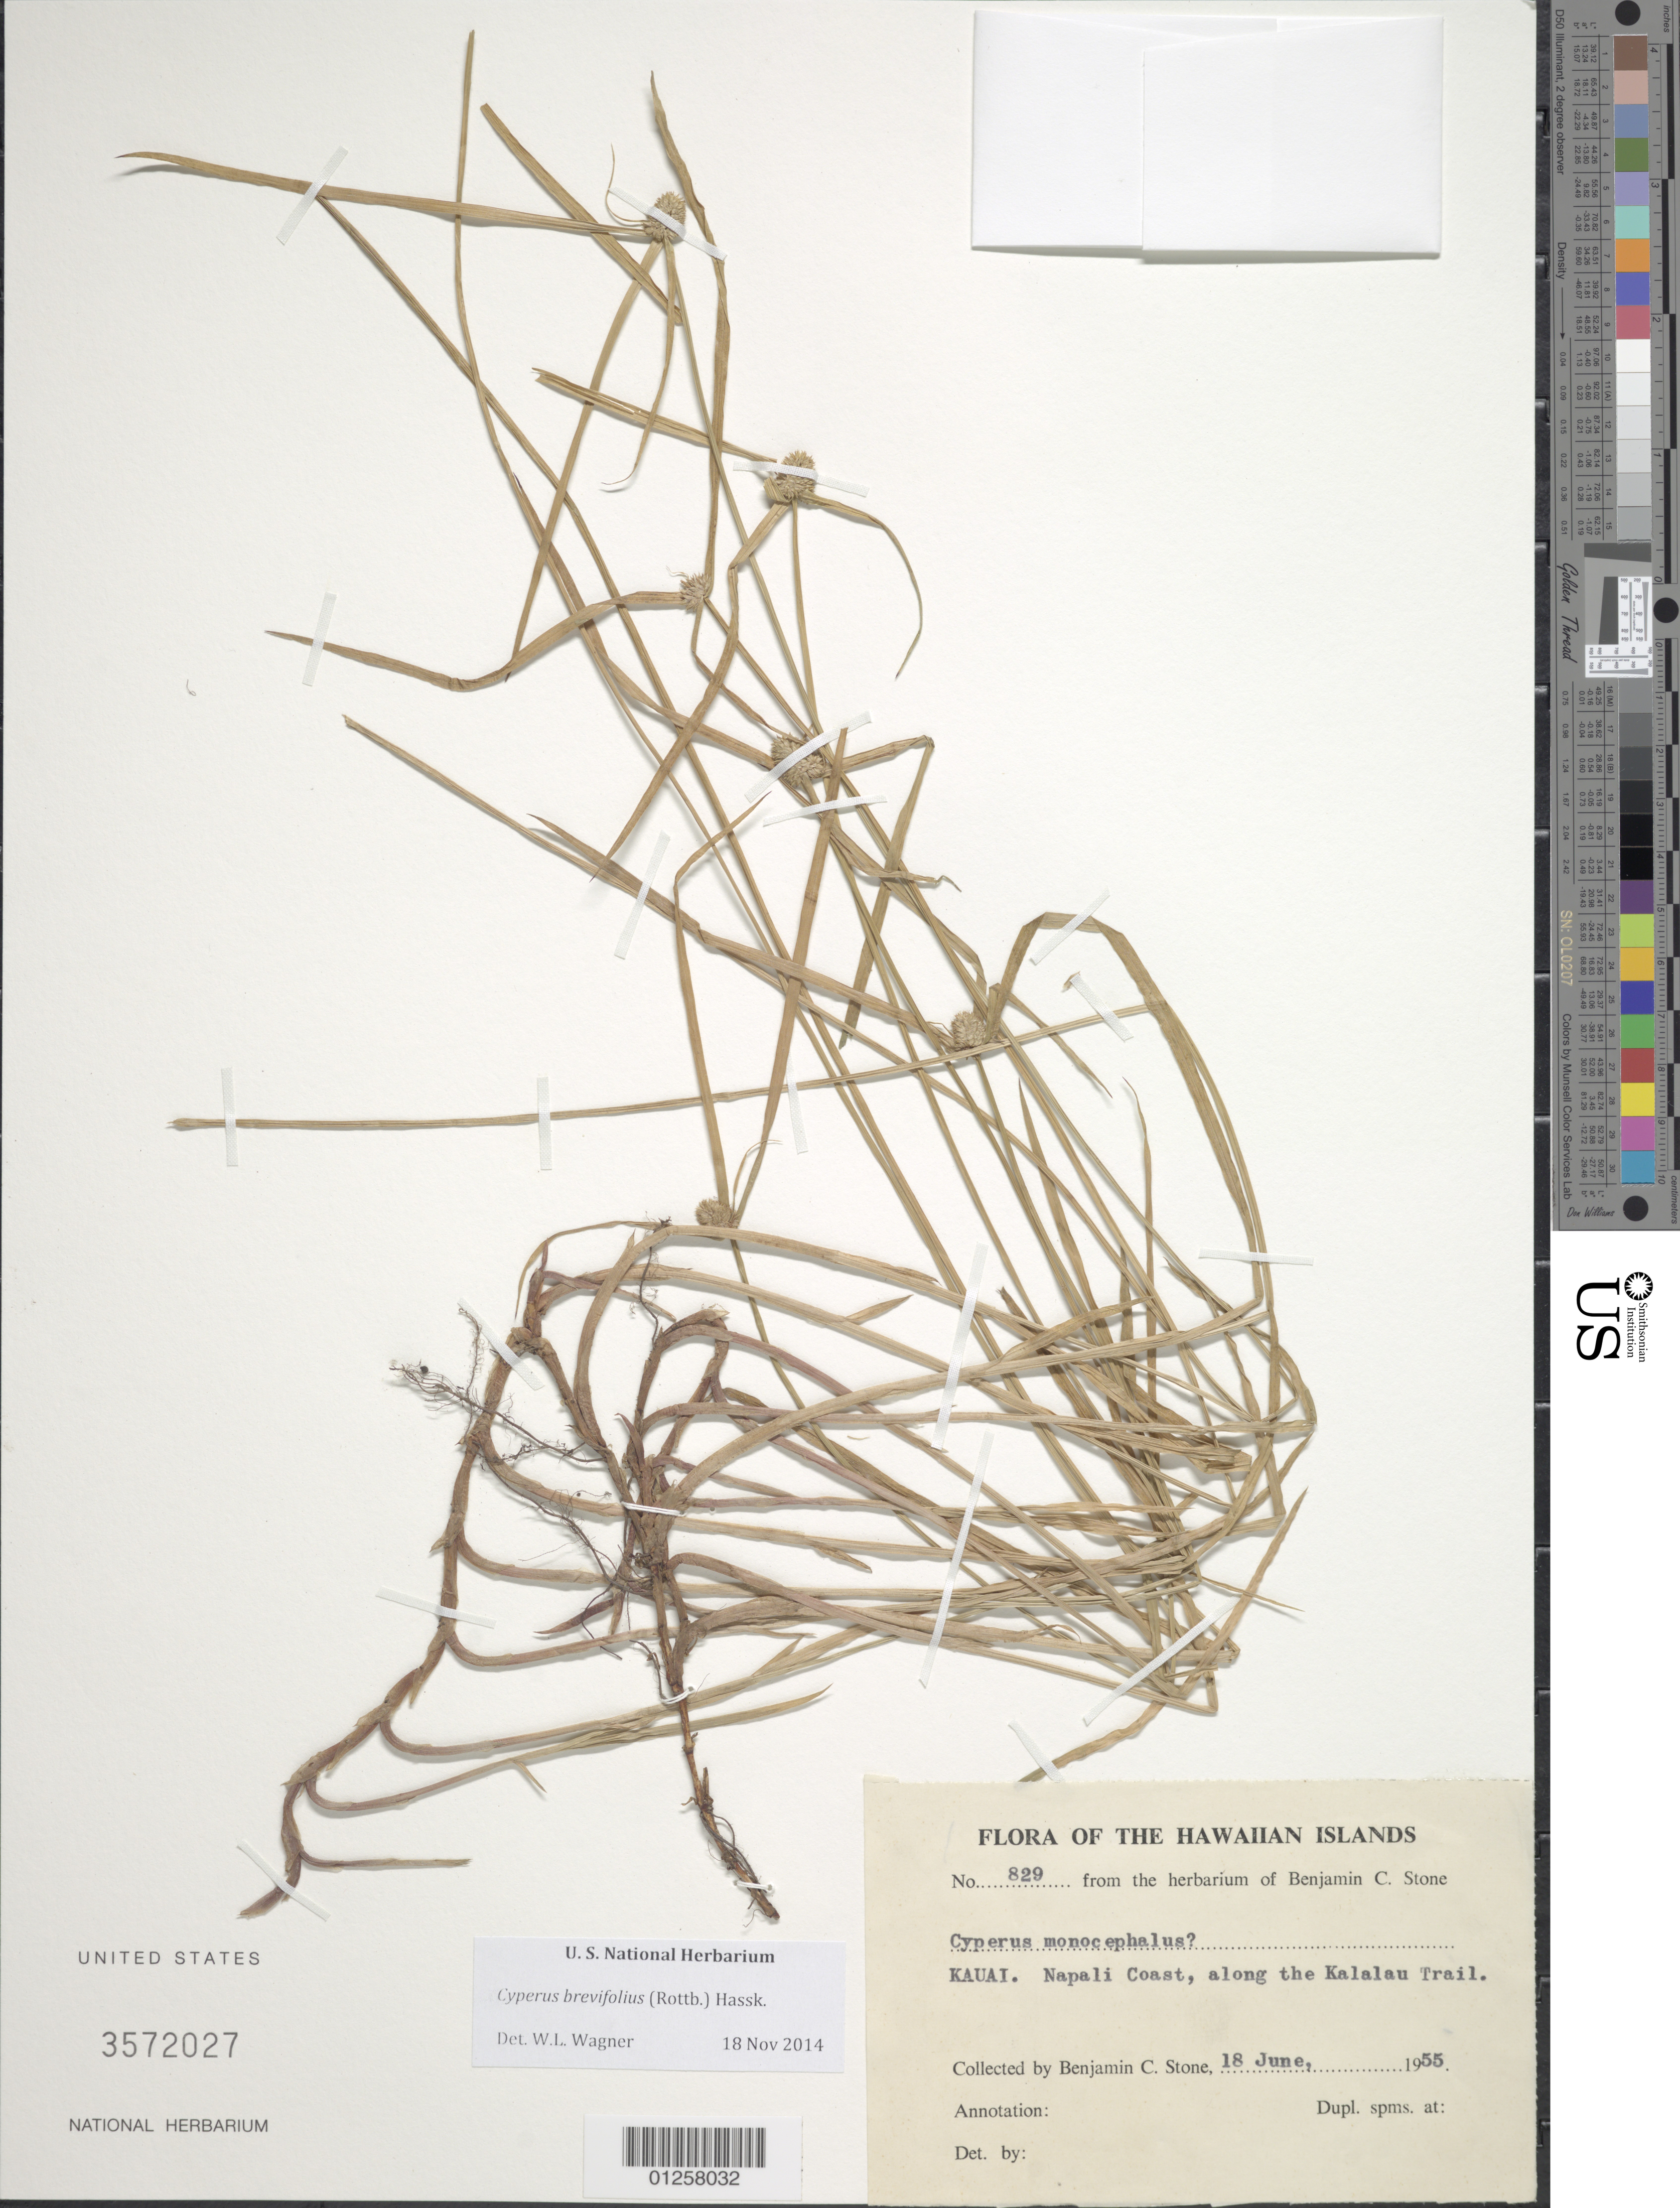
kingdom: Plantae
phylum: Tracheophyta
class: Liliopsida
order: Poales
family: Cyperaceae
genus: Cyperus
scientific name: Cyperus brevifolius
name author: (Rottb.) Hassk.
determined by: Wagner, W. L., (BOT), Smithsonian Institution - National Museum of Natural History (UNITED STATES)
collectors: B. C. Stone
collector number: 829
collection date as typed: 18 Jun 1955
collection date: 1955-06-18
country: United States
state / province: Hawaii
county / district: Kauai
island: Kaua'i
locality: Napali coast, along Kalalau trail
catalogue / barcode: US 3572027